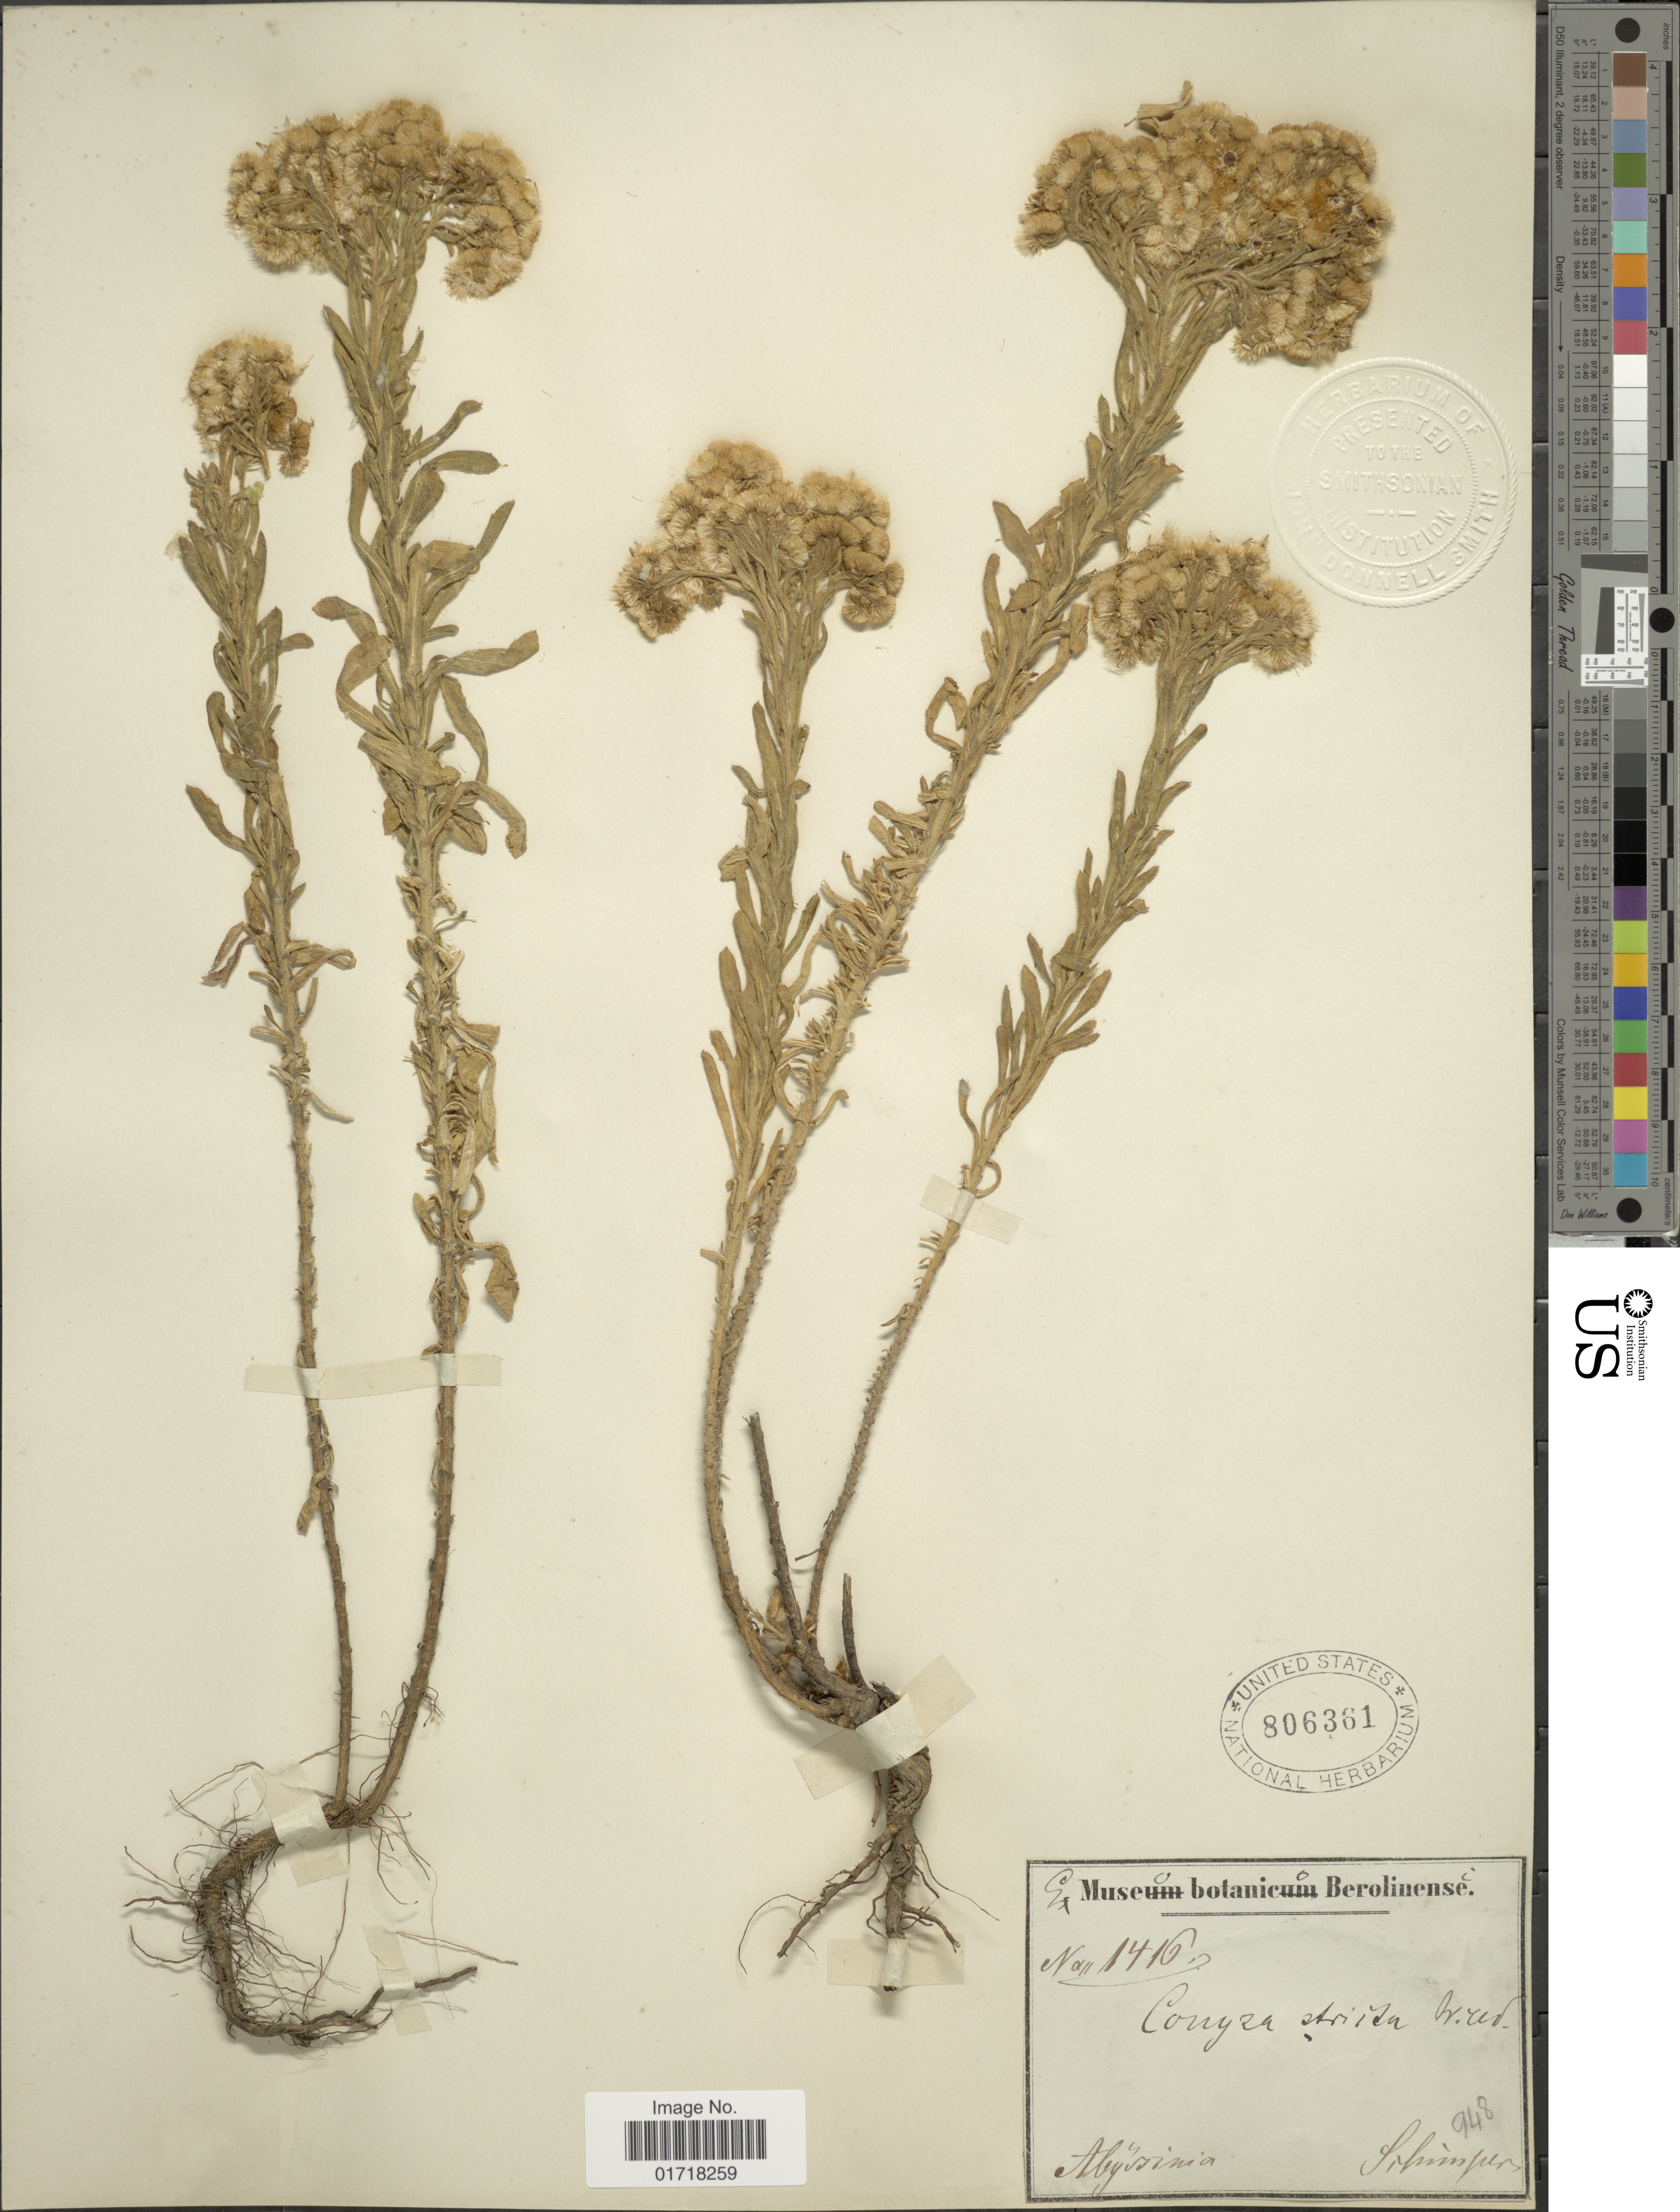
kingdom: Plantae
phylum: Tracheophyta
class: Magnoliopsida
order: Asterales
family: Asteraceae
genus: Conyza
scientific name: Conyza stricta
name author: (Chodat) Willd.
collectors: -. Schimper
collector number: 1416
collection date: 1948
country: Eritrea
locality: Abyssinia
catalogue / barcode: US 806361